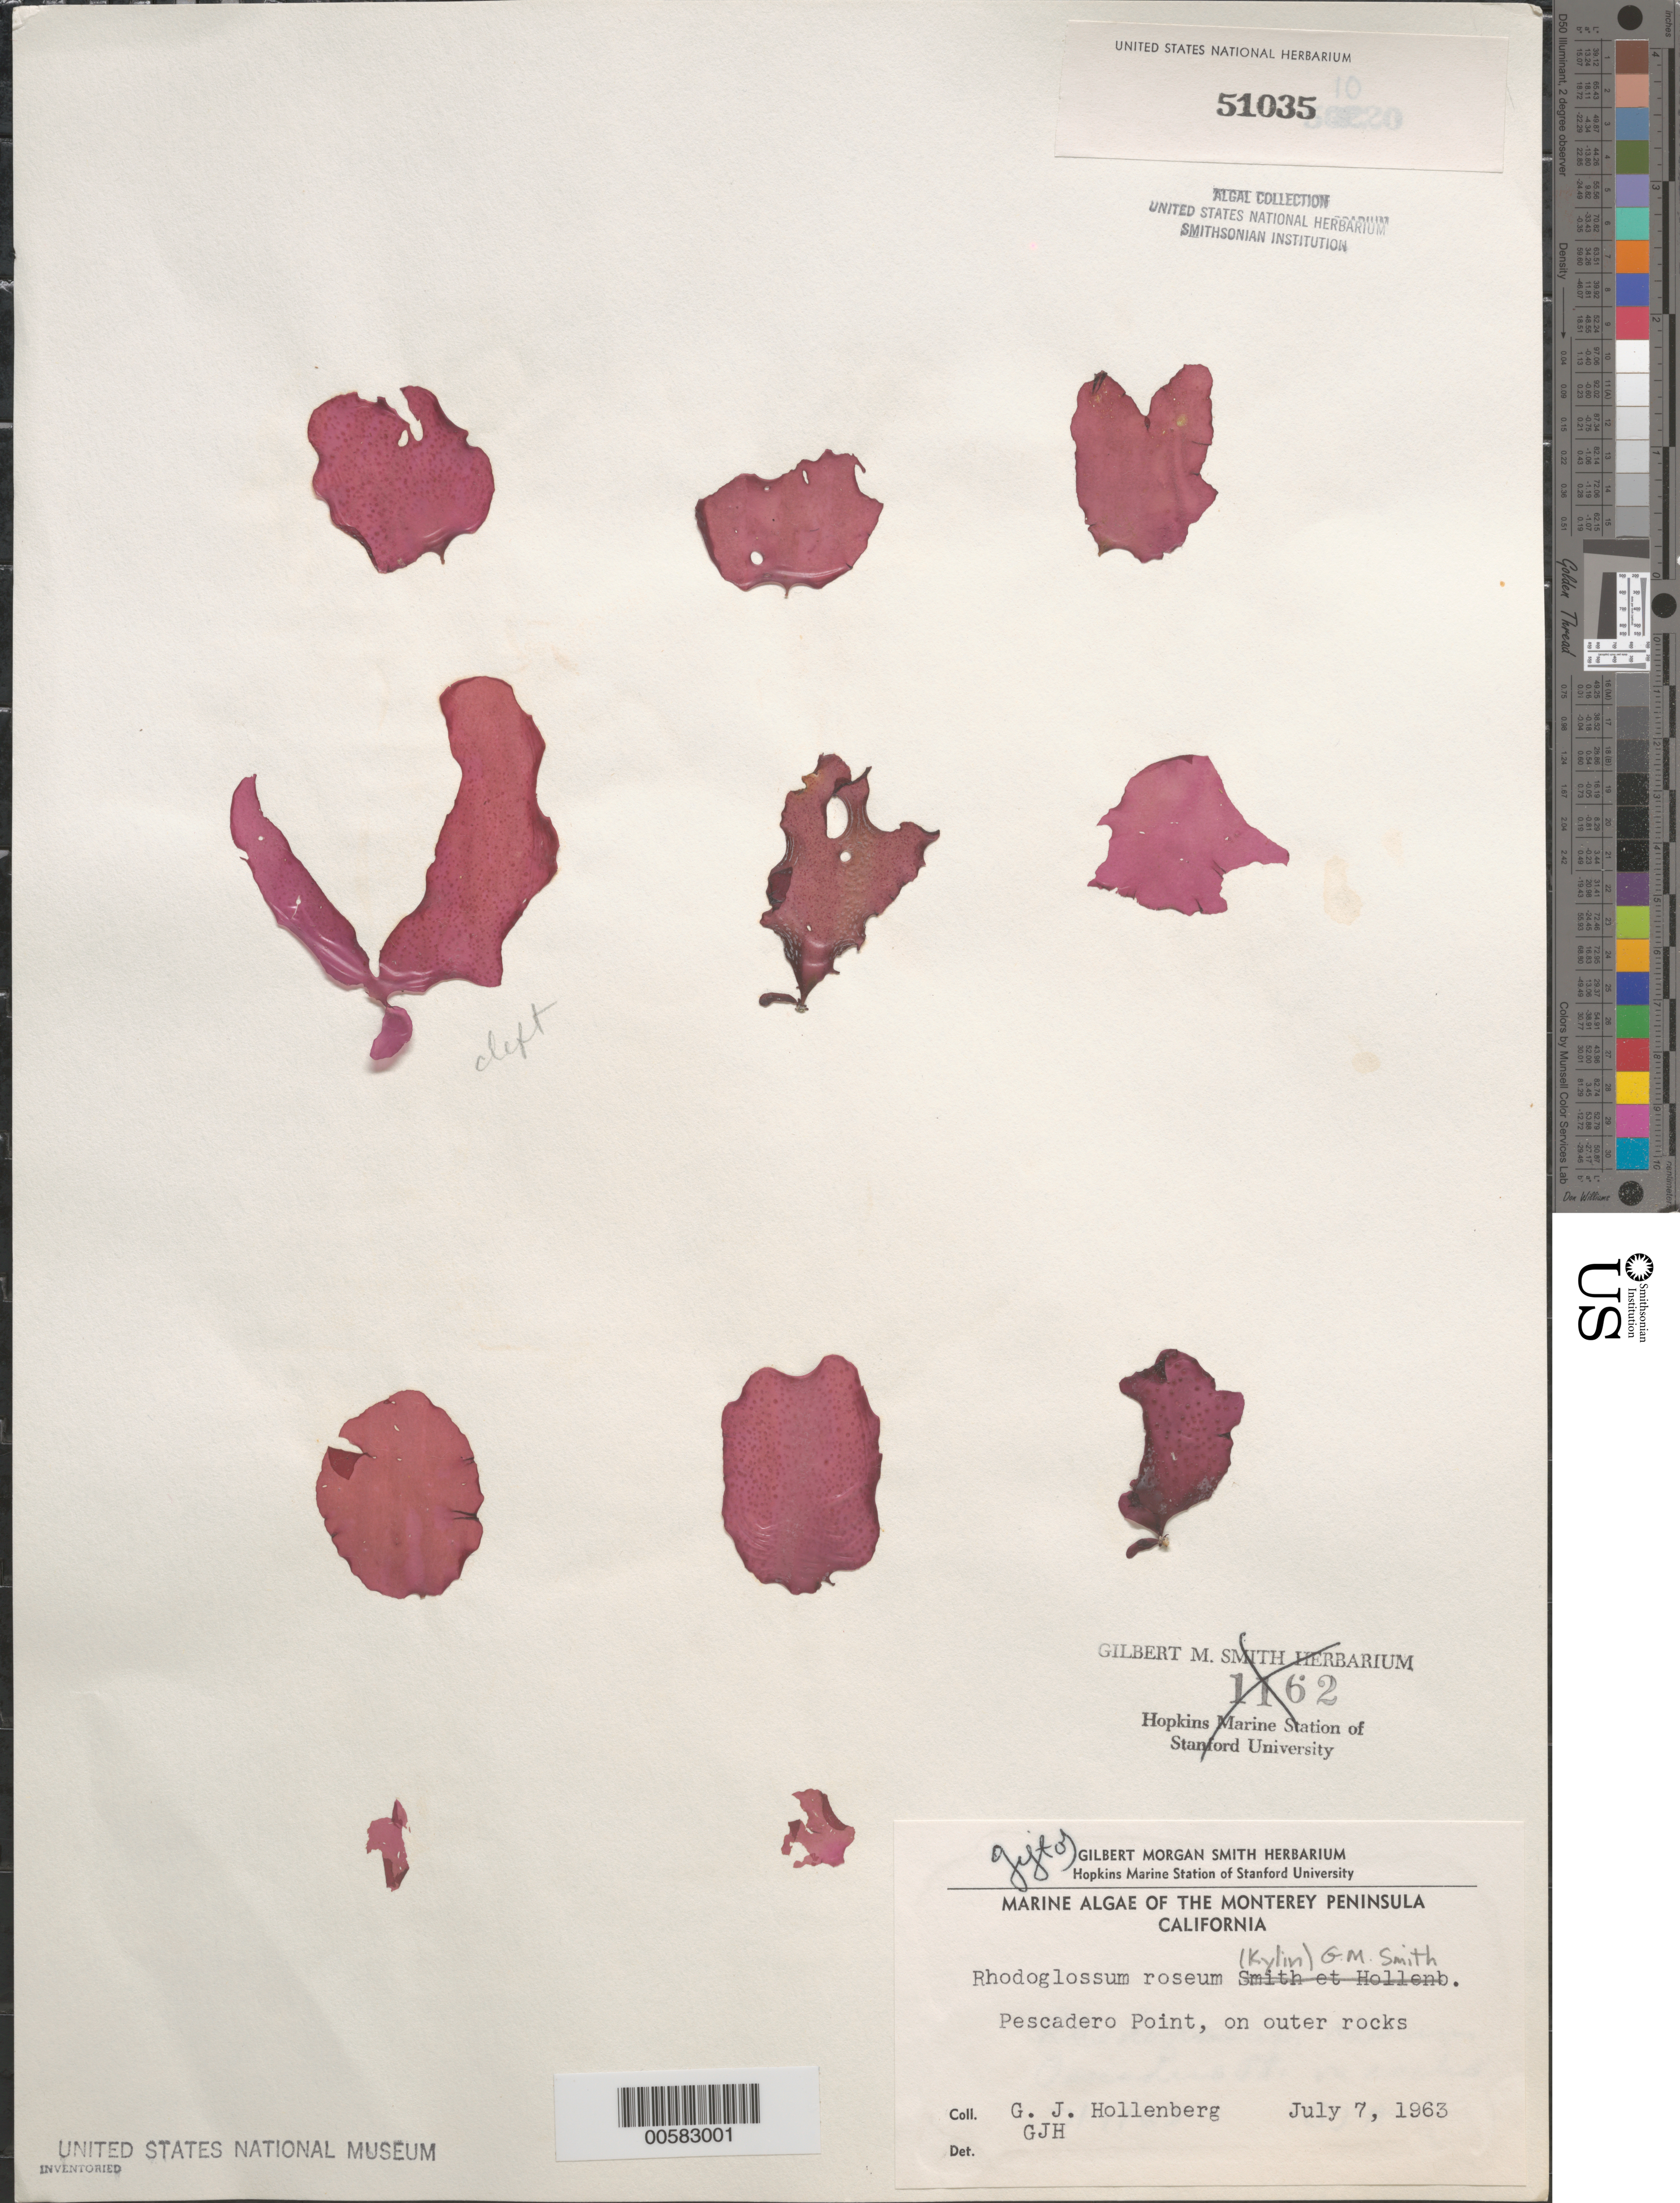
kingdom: Plantae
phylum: Rhodophyta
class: Florideophyceae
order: Gigartinales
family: Gigartinaceae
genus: Mazzaella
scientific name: Mazzaella rosea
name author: (Kylin) Fredericq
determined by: Algae name updating Project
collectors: G. Hollenberg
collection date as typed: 07 Jul 1963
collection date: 1963-07-07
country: United States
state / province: California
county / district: Monterey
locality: Pescadero Point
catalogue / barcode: US 51035